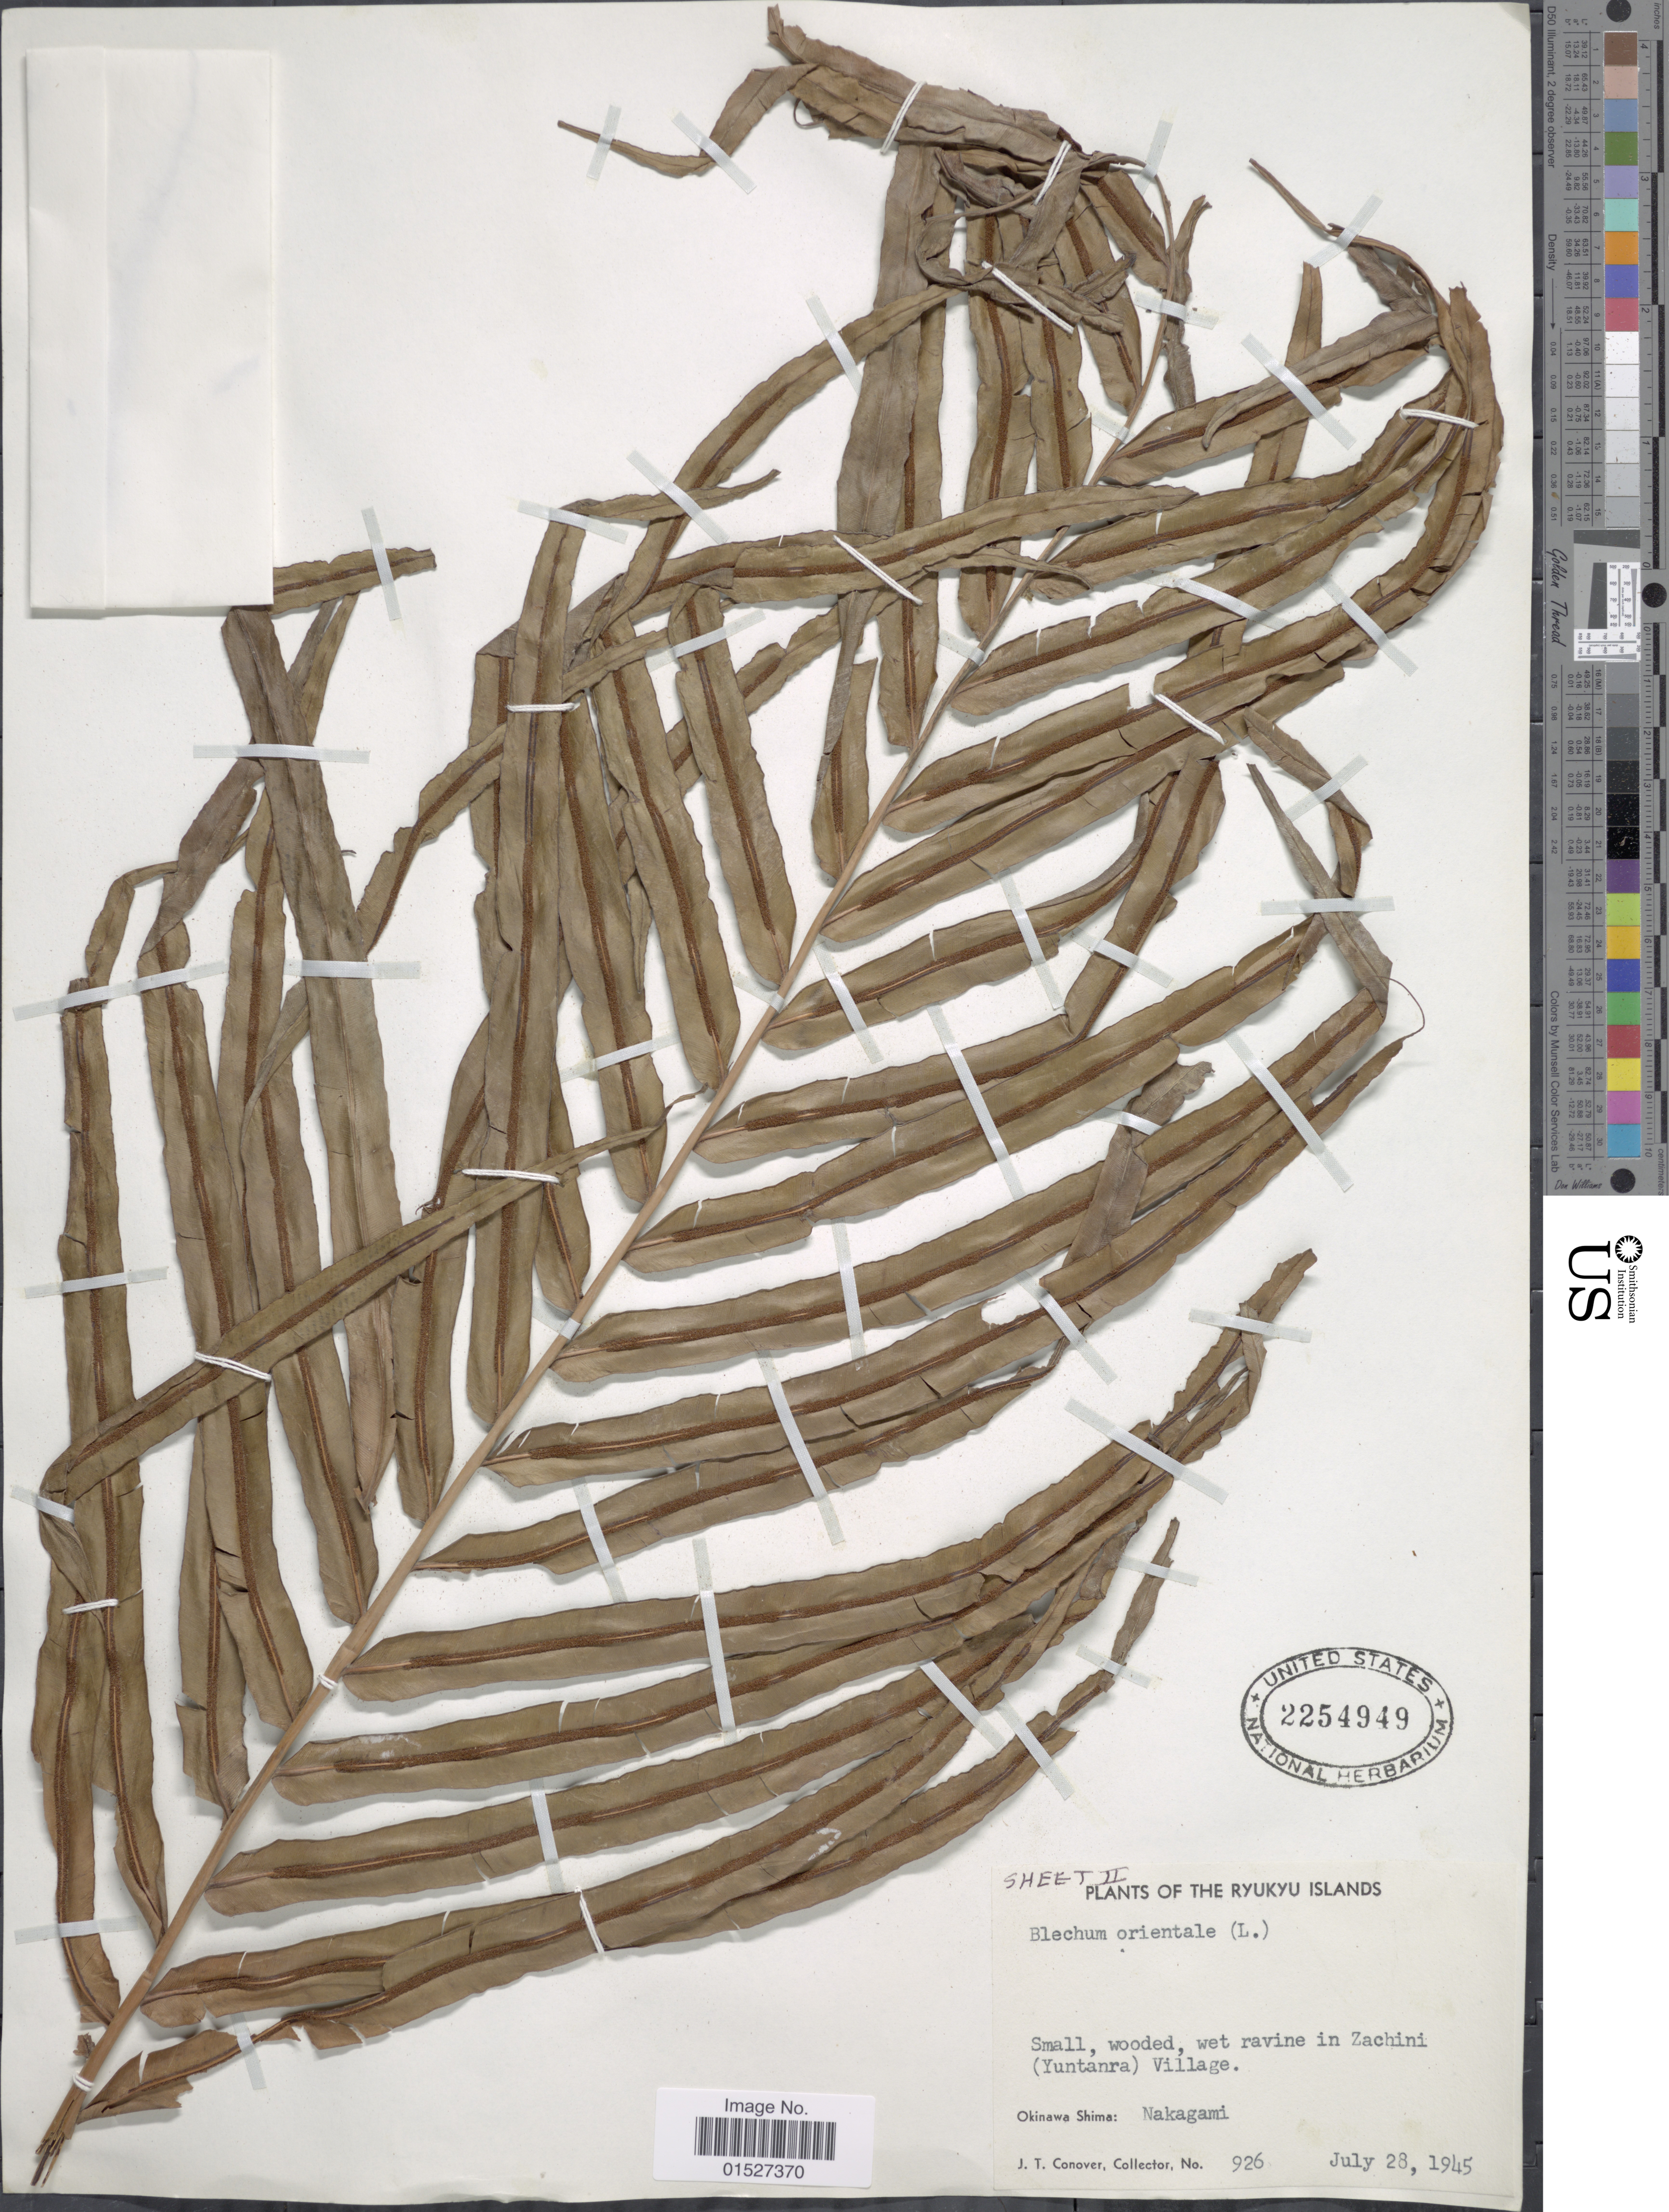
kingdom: Plantae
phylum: Tracheophyta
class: Polypodiopsida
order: Polypodiales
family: Blechnaceae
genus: Blechnum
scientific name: Blechnum orientale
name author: L.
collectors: J. T. Conover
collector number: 926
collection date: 1945-07-28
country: Japan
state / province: Okinawa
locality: The Ryukyu Islands. Ravine in Zachini (Yuntanra) Village. Okinawa Shima: Nakagami.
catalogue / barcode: US 2254949